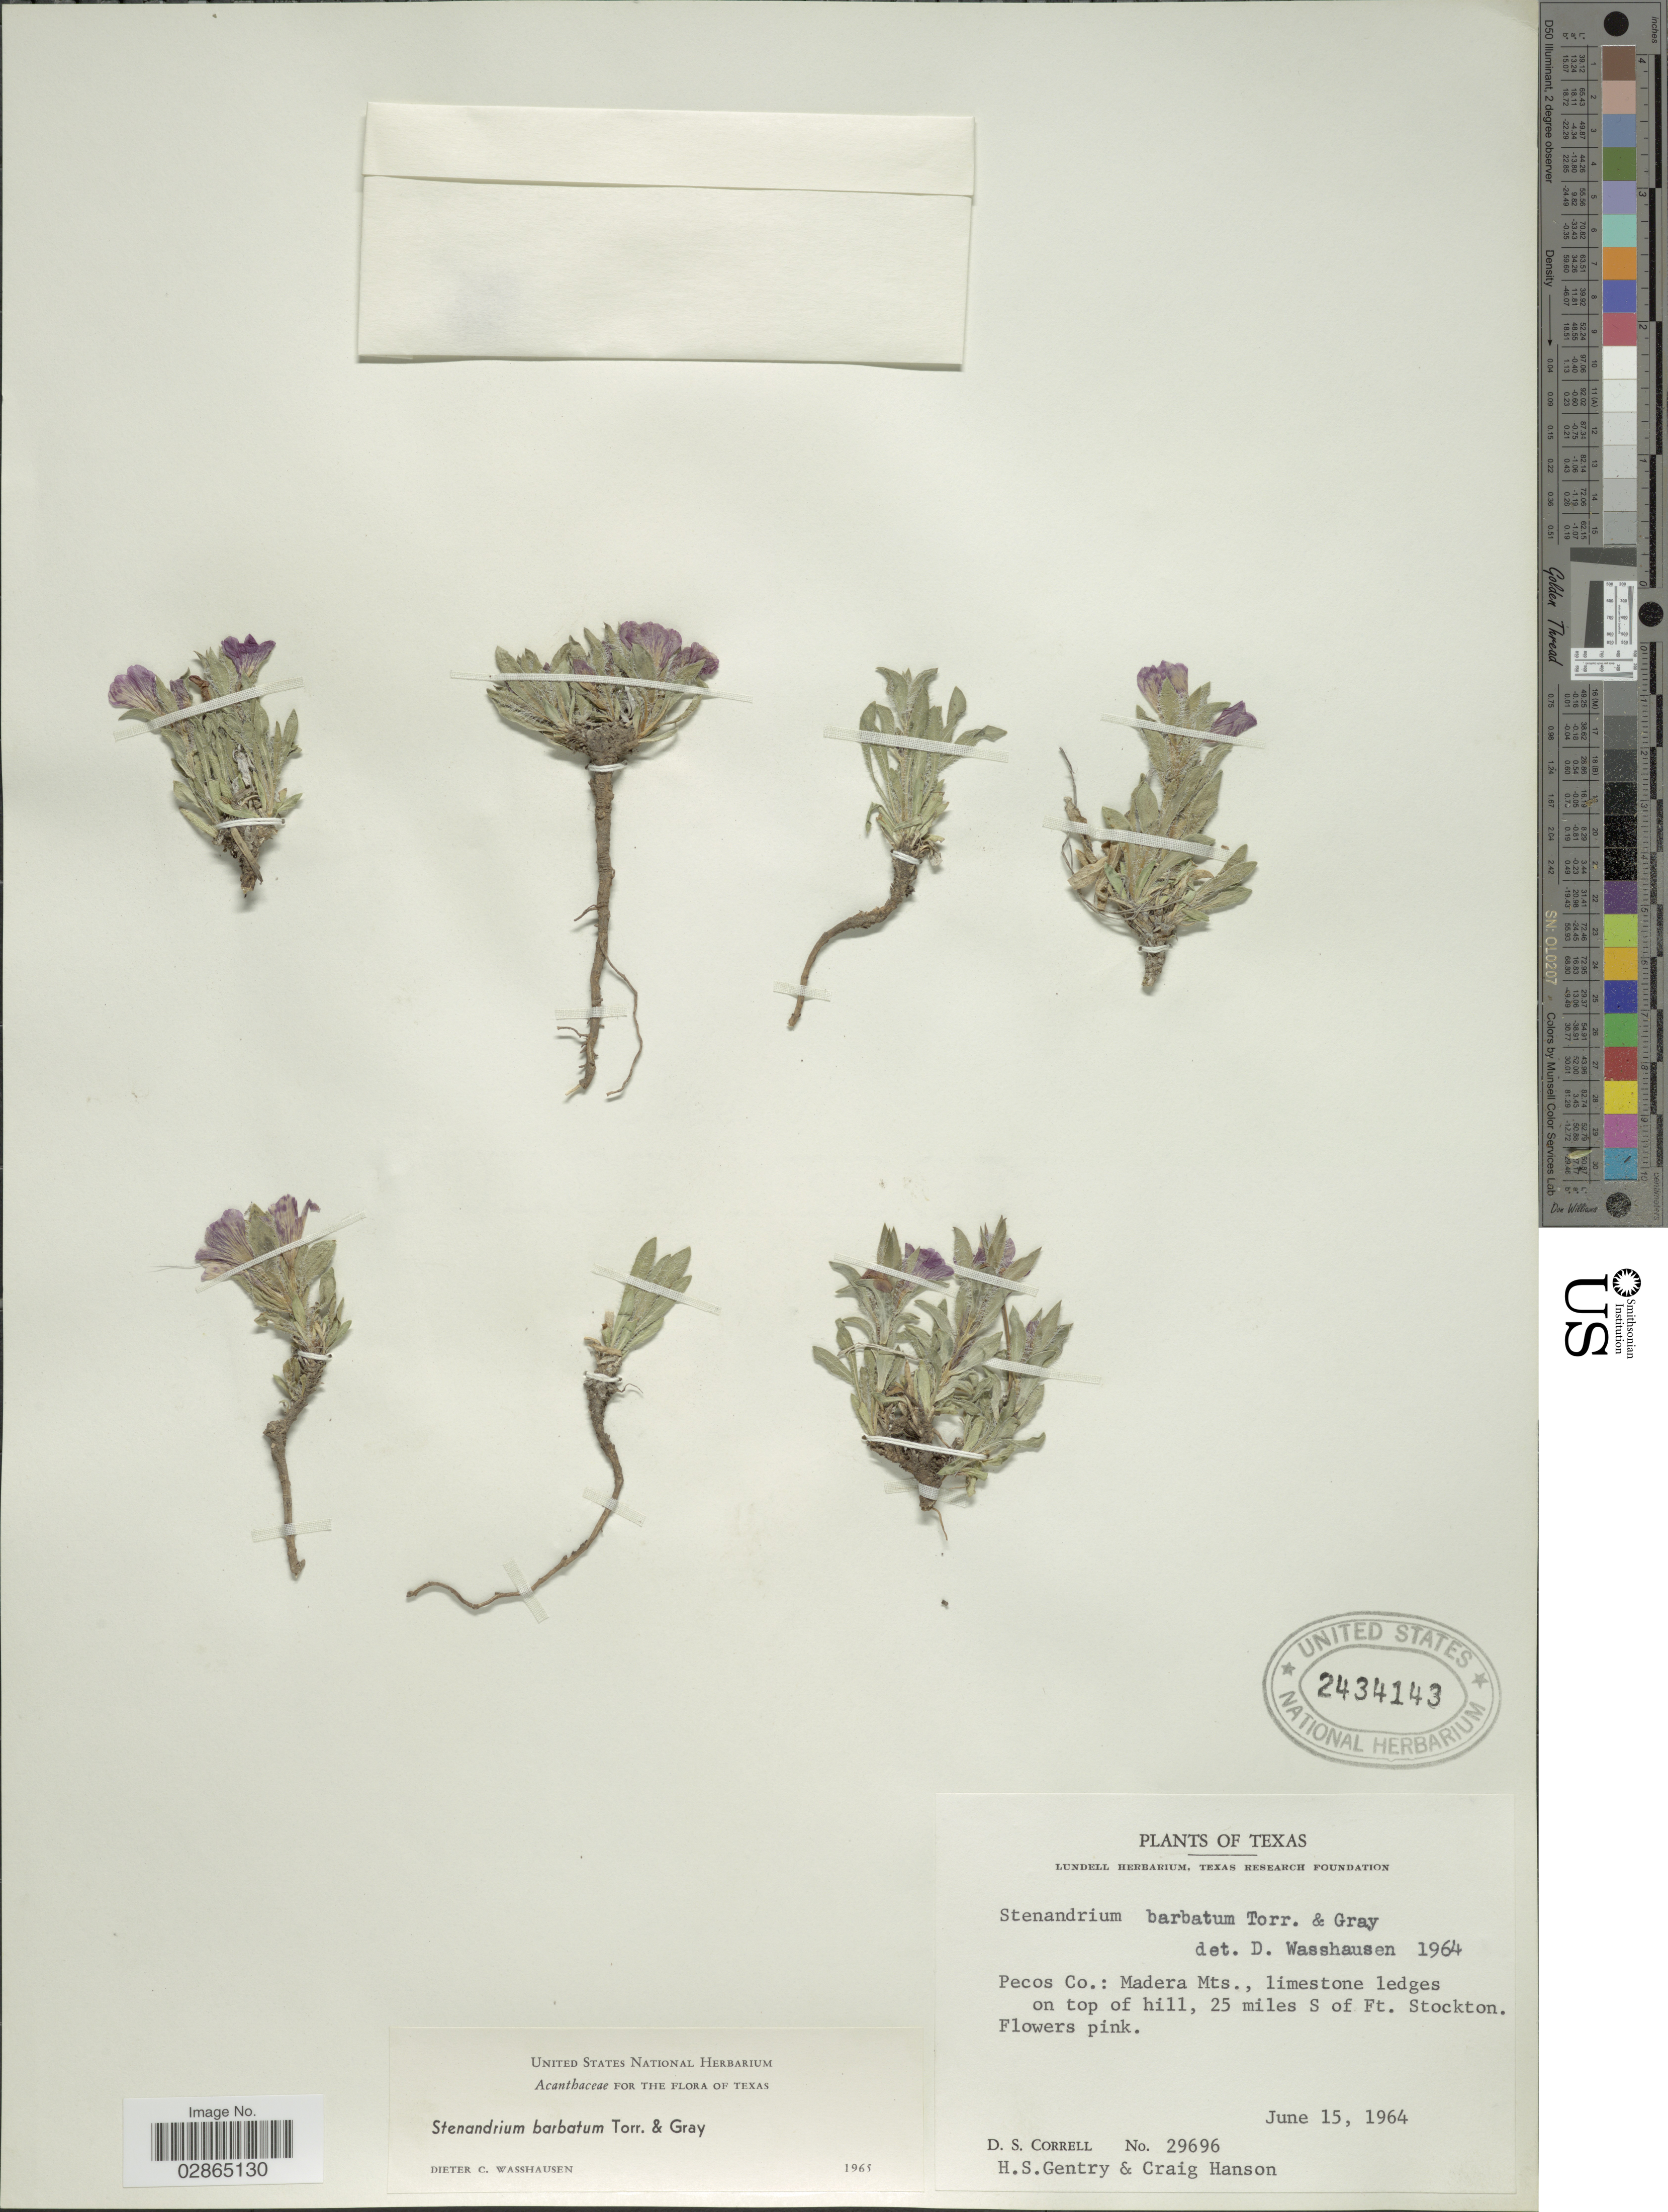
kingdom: Plantae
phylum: Tracheophyta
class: Magnoliopsida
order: Lamiales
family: Acanthaceae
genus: Stenandrium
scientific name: Stenandrium barbatum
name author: Torr. & A. Gray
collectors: D. S. Correll, H. S. Gentry & C. Hanson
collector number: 29696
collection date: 1964-06-15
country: United States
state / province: Texas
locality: Pecos Co.: Madera Mts., limestone ledges on top of hill, 25 miles S of Ft. Stockton.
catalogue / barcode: US 2434143